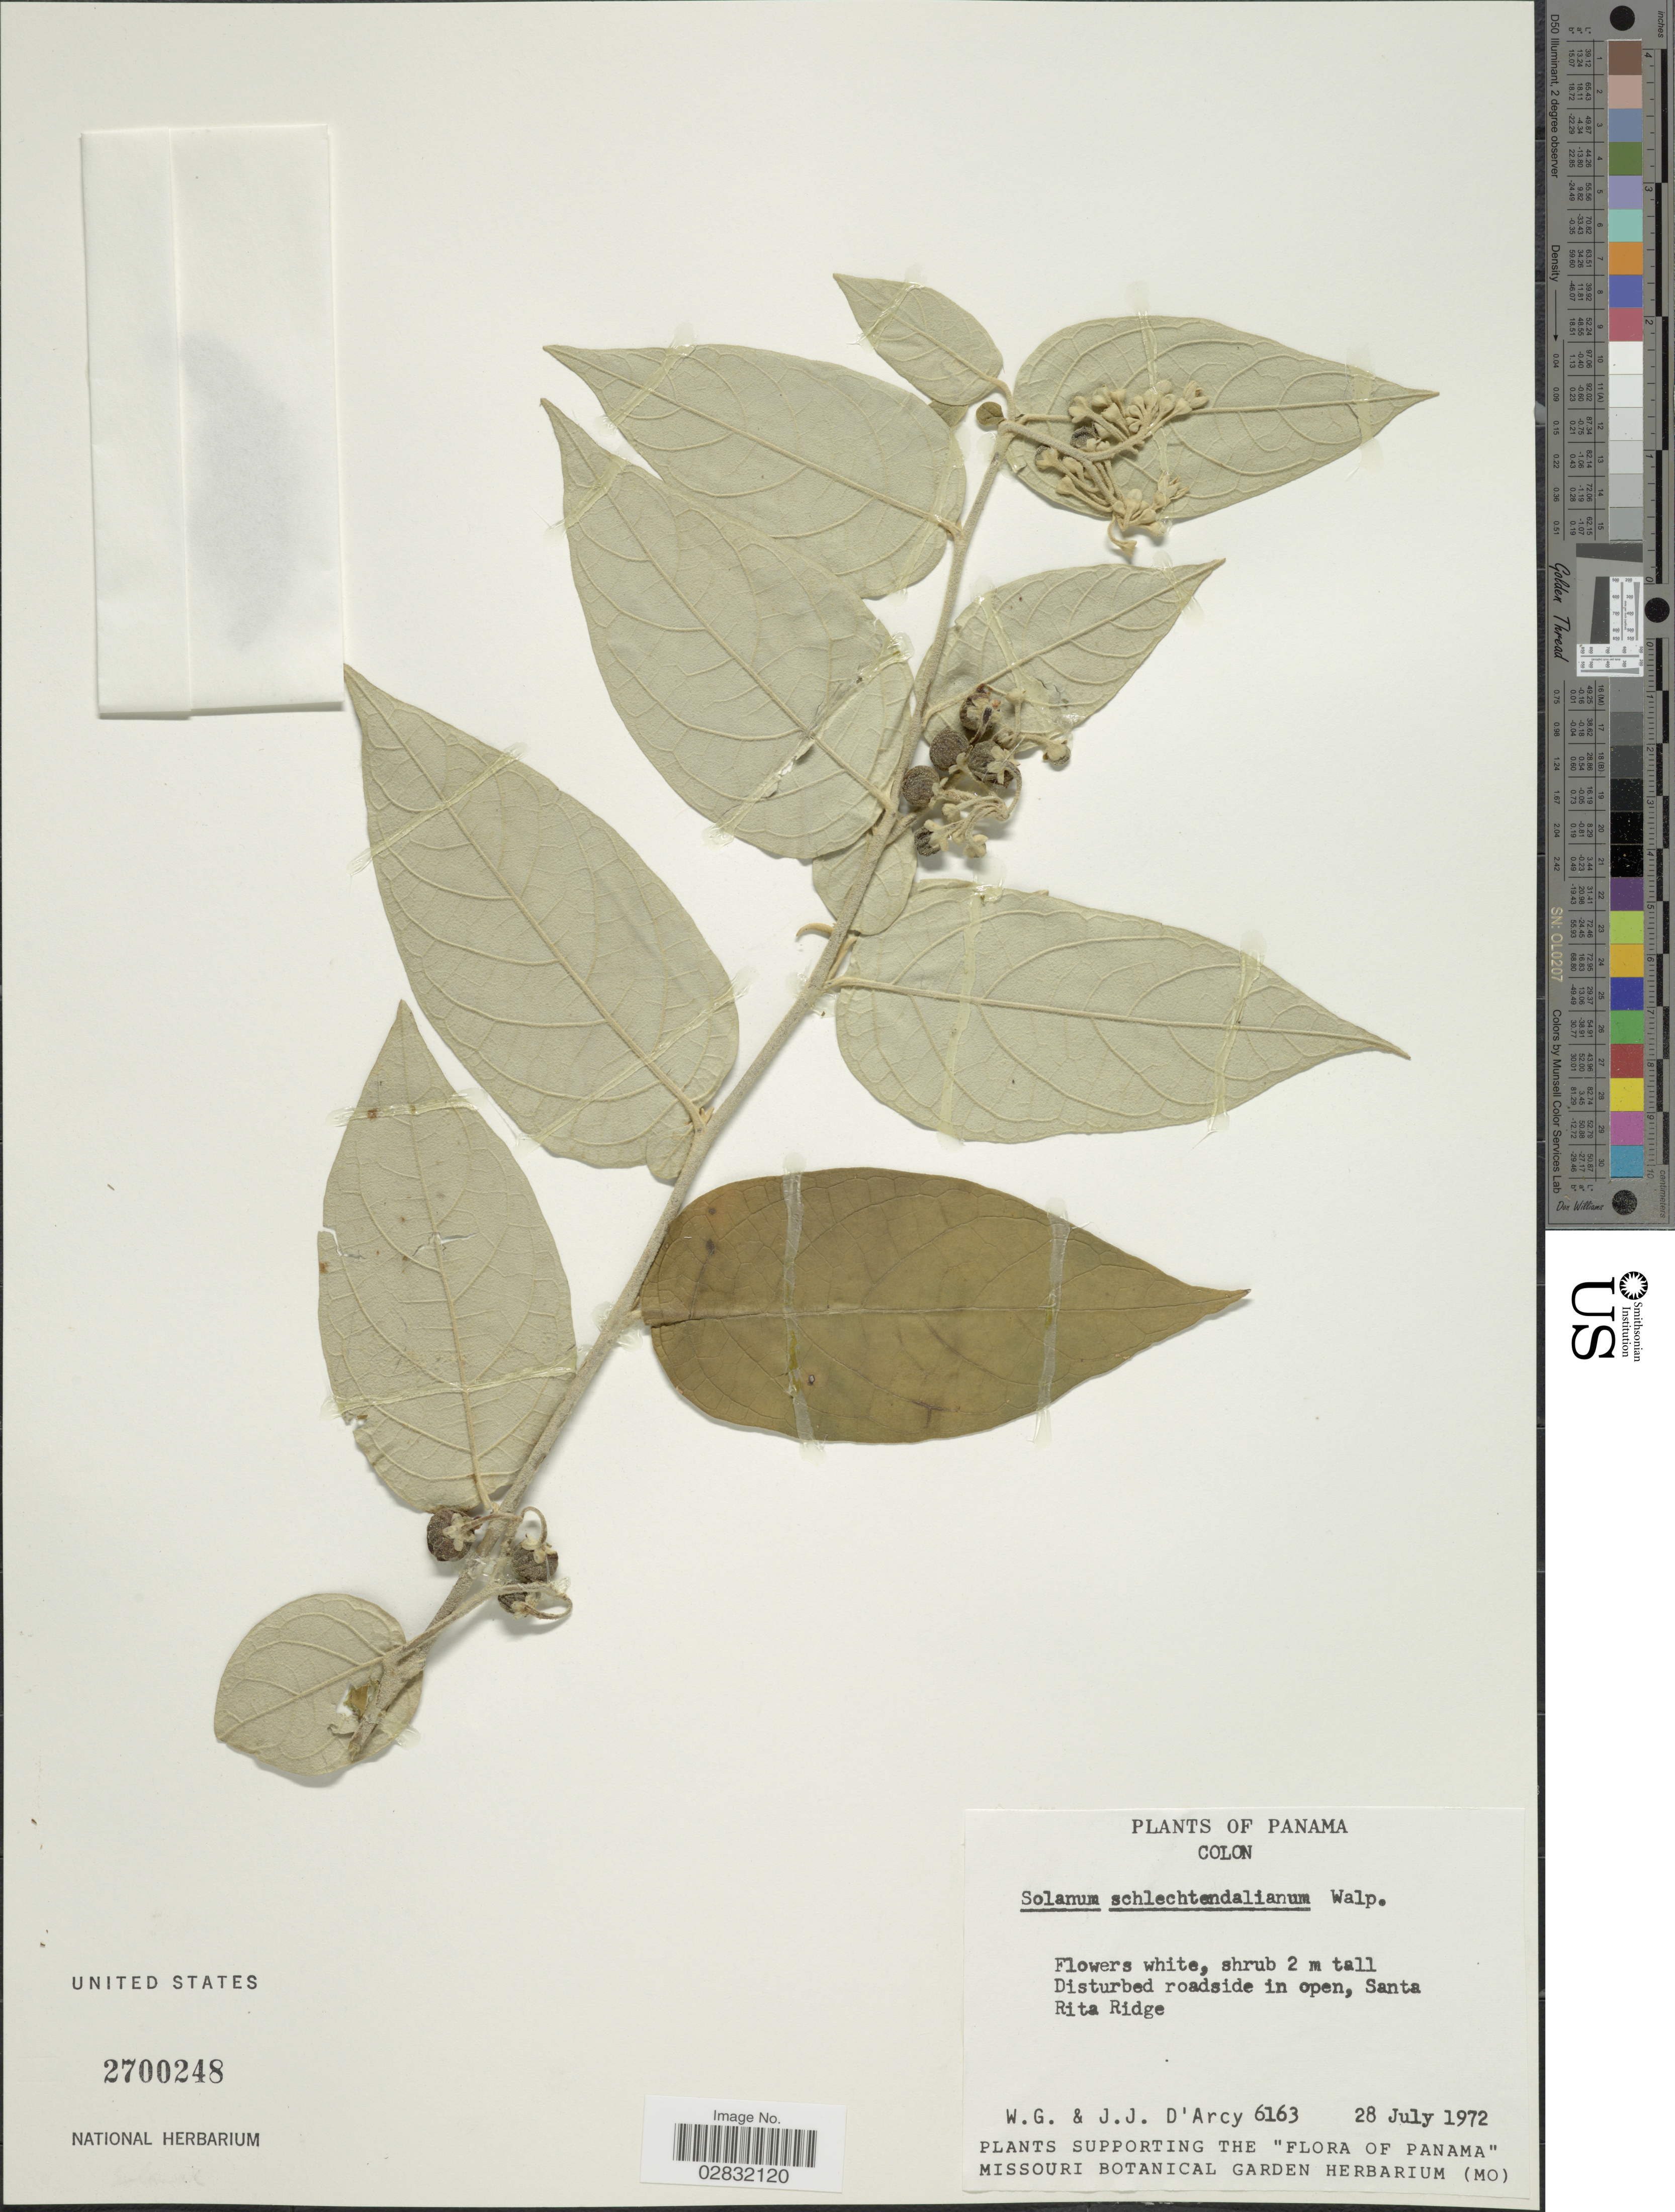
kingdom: Plantae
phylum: Tracheophyta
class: Magnoliopsida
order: Solanales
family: Solanaceae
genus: Solanum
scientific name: Solanum schlechtendalianum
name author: Walp.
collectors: W. G. D'Arcy & J. J. D'Arcy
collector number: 6163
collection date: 1972-07-28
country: Panama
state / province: Colón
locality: Colon, Disturbed roadside in open, Santa Rita Ridge.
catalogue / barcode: US 2700248